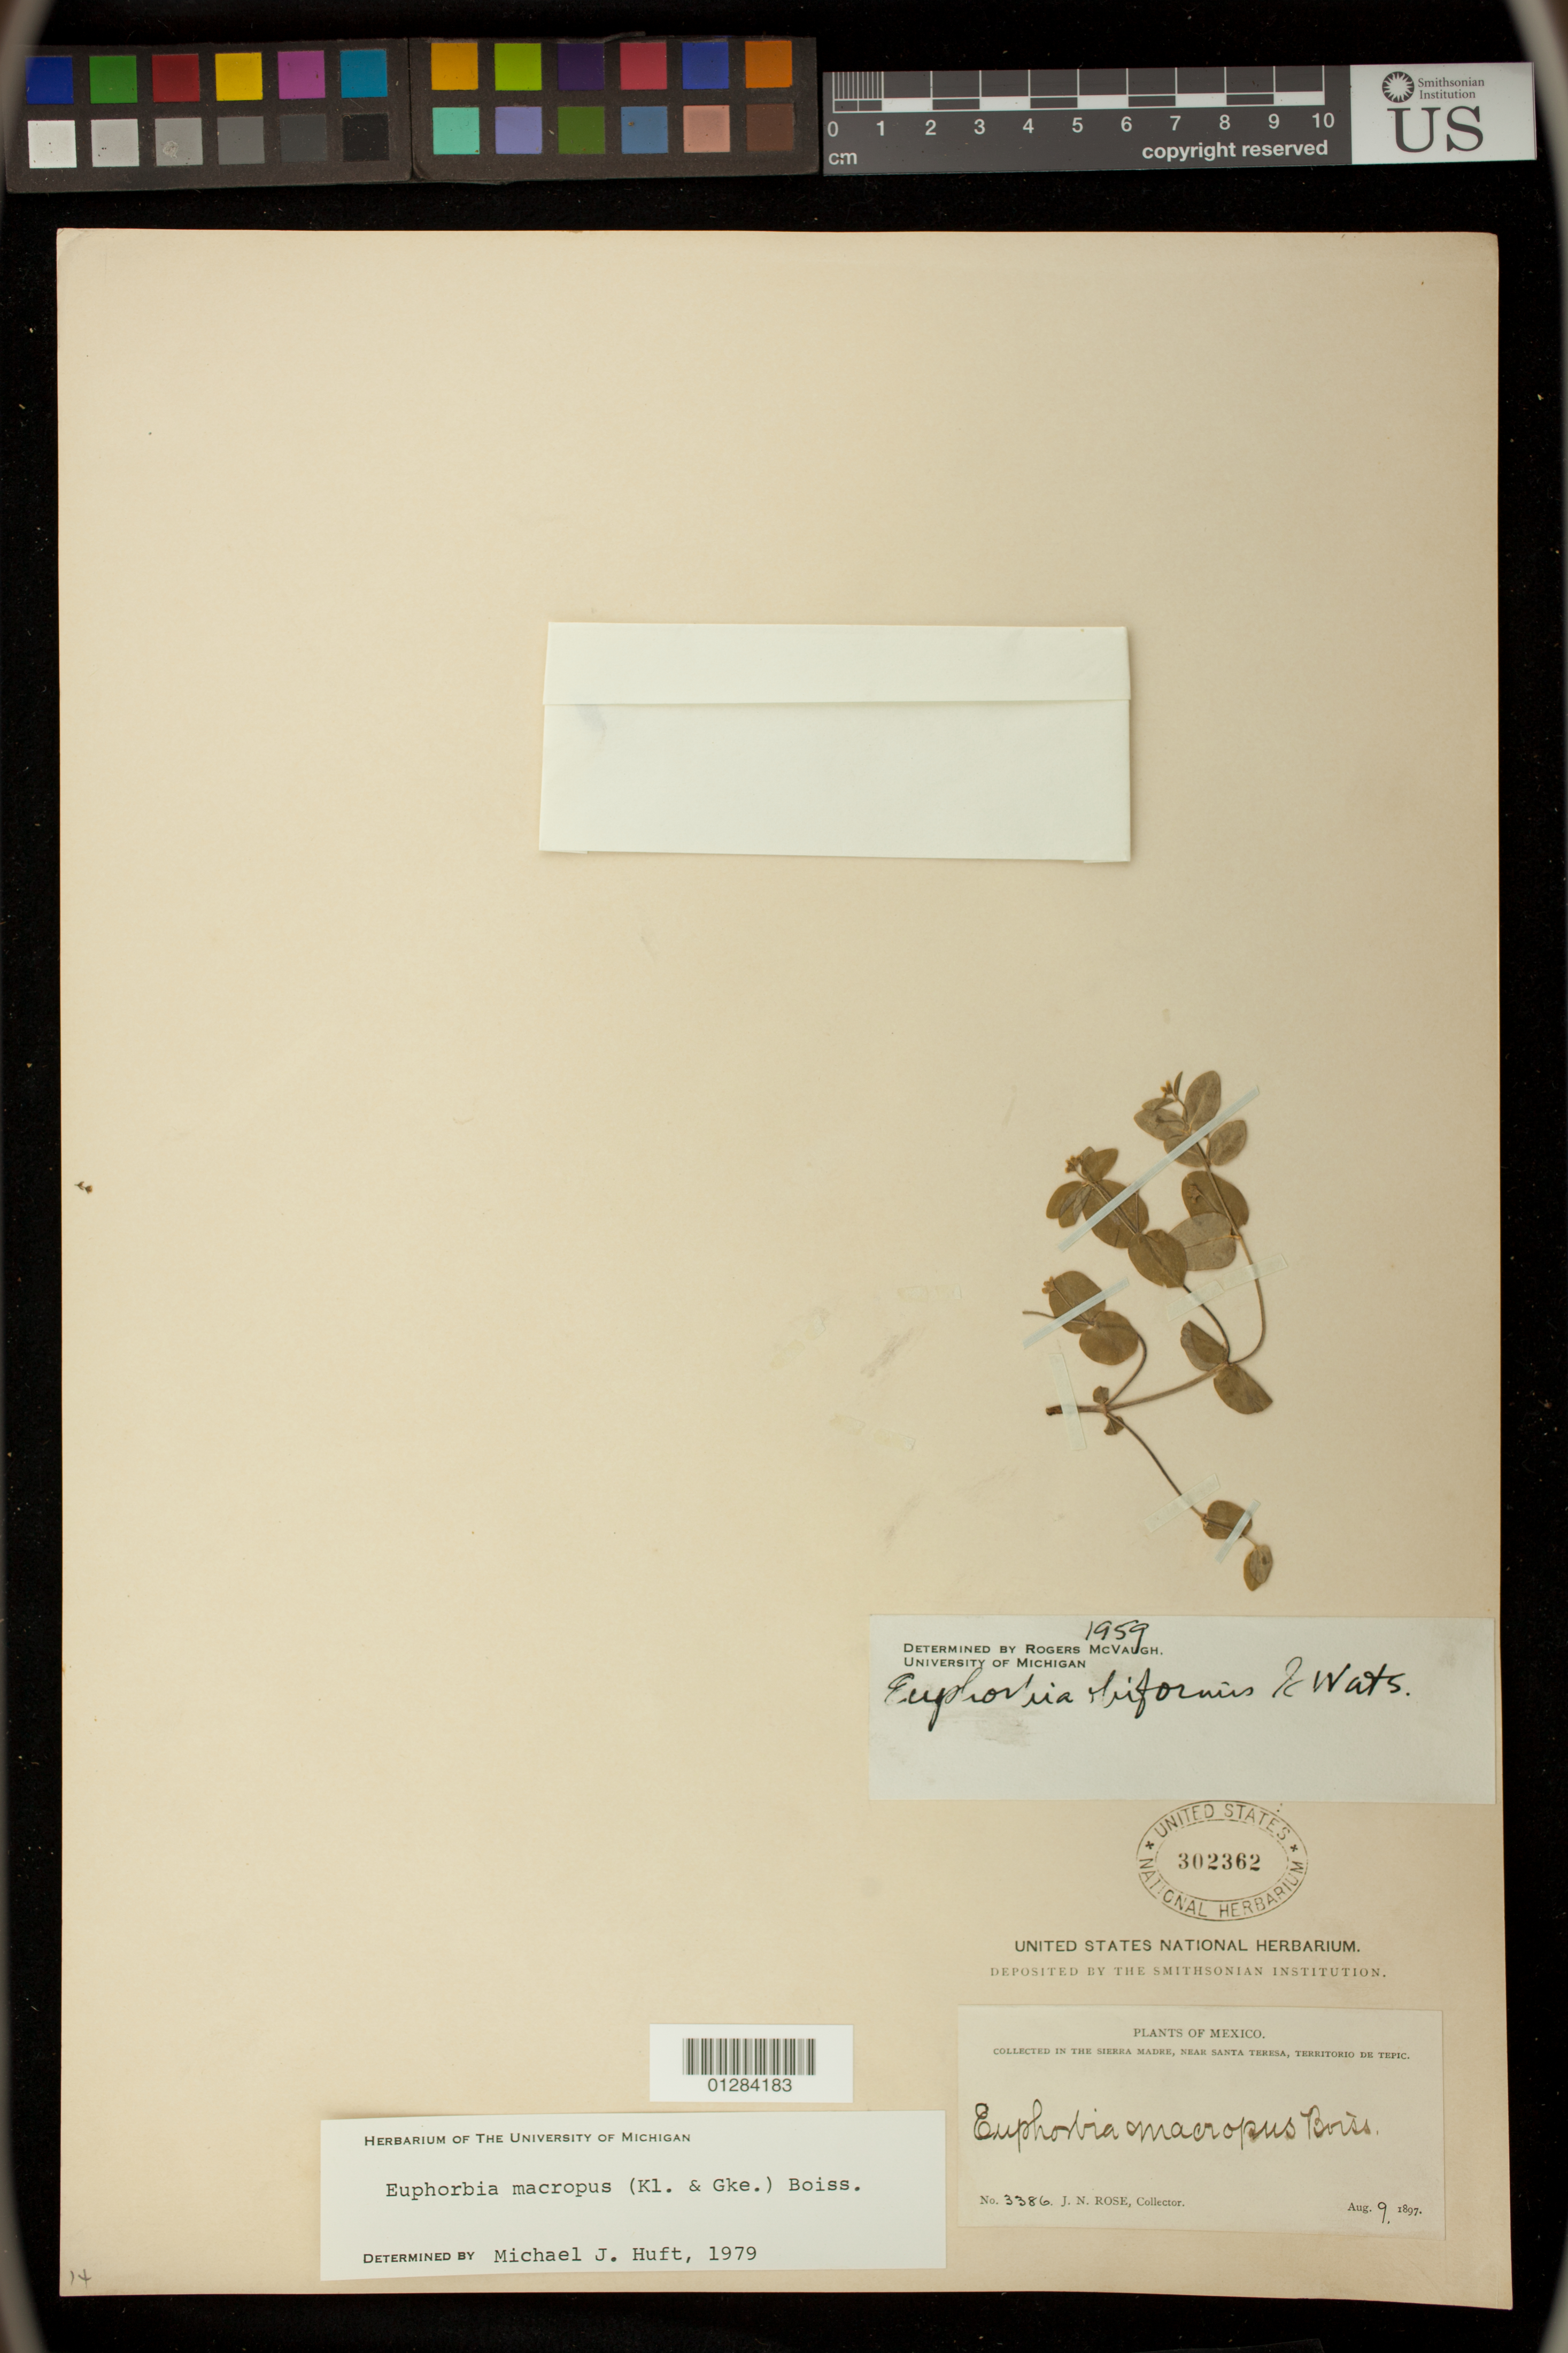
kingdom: Plantae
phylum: Tracheophyta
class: Magnoliopsida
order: Malpighiales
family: Euphorbiaceae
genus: Euphorbia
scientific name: Euphorbia macropus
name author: (Klotzsch & Garcke) Boiss.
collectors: J. N. Rose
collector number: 3386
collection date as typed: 9 Aug 1897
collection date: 1897-08-09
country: Mexico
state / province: Nayarit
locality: Sierra Madre, near Santa Teresa, Territorio de Tepic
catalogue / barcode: US 302362